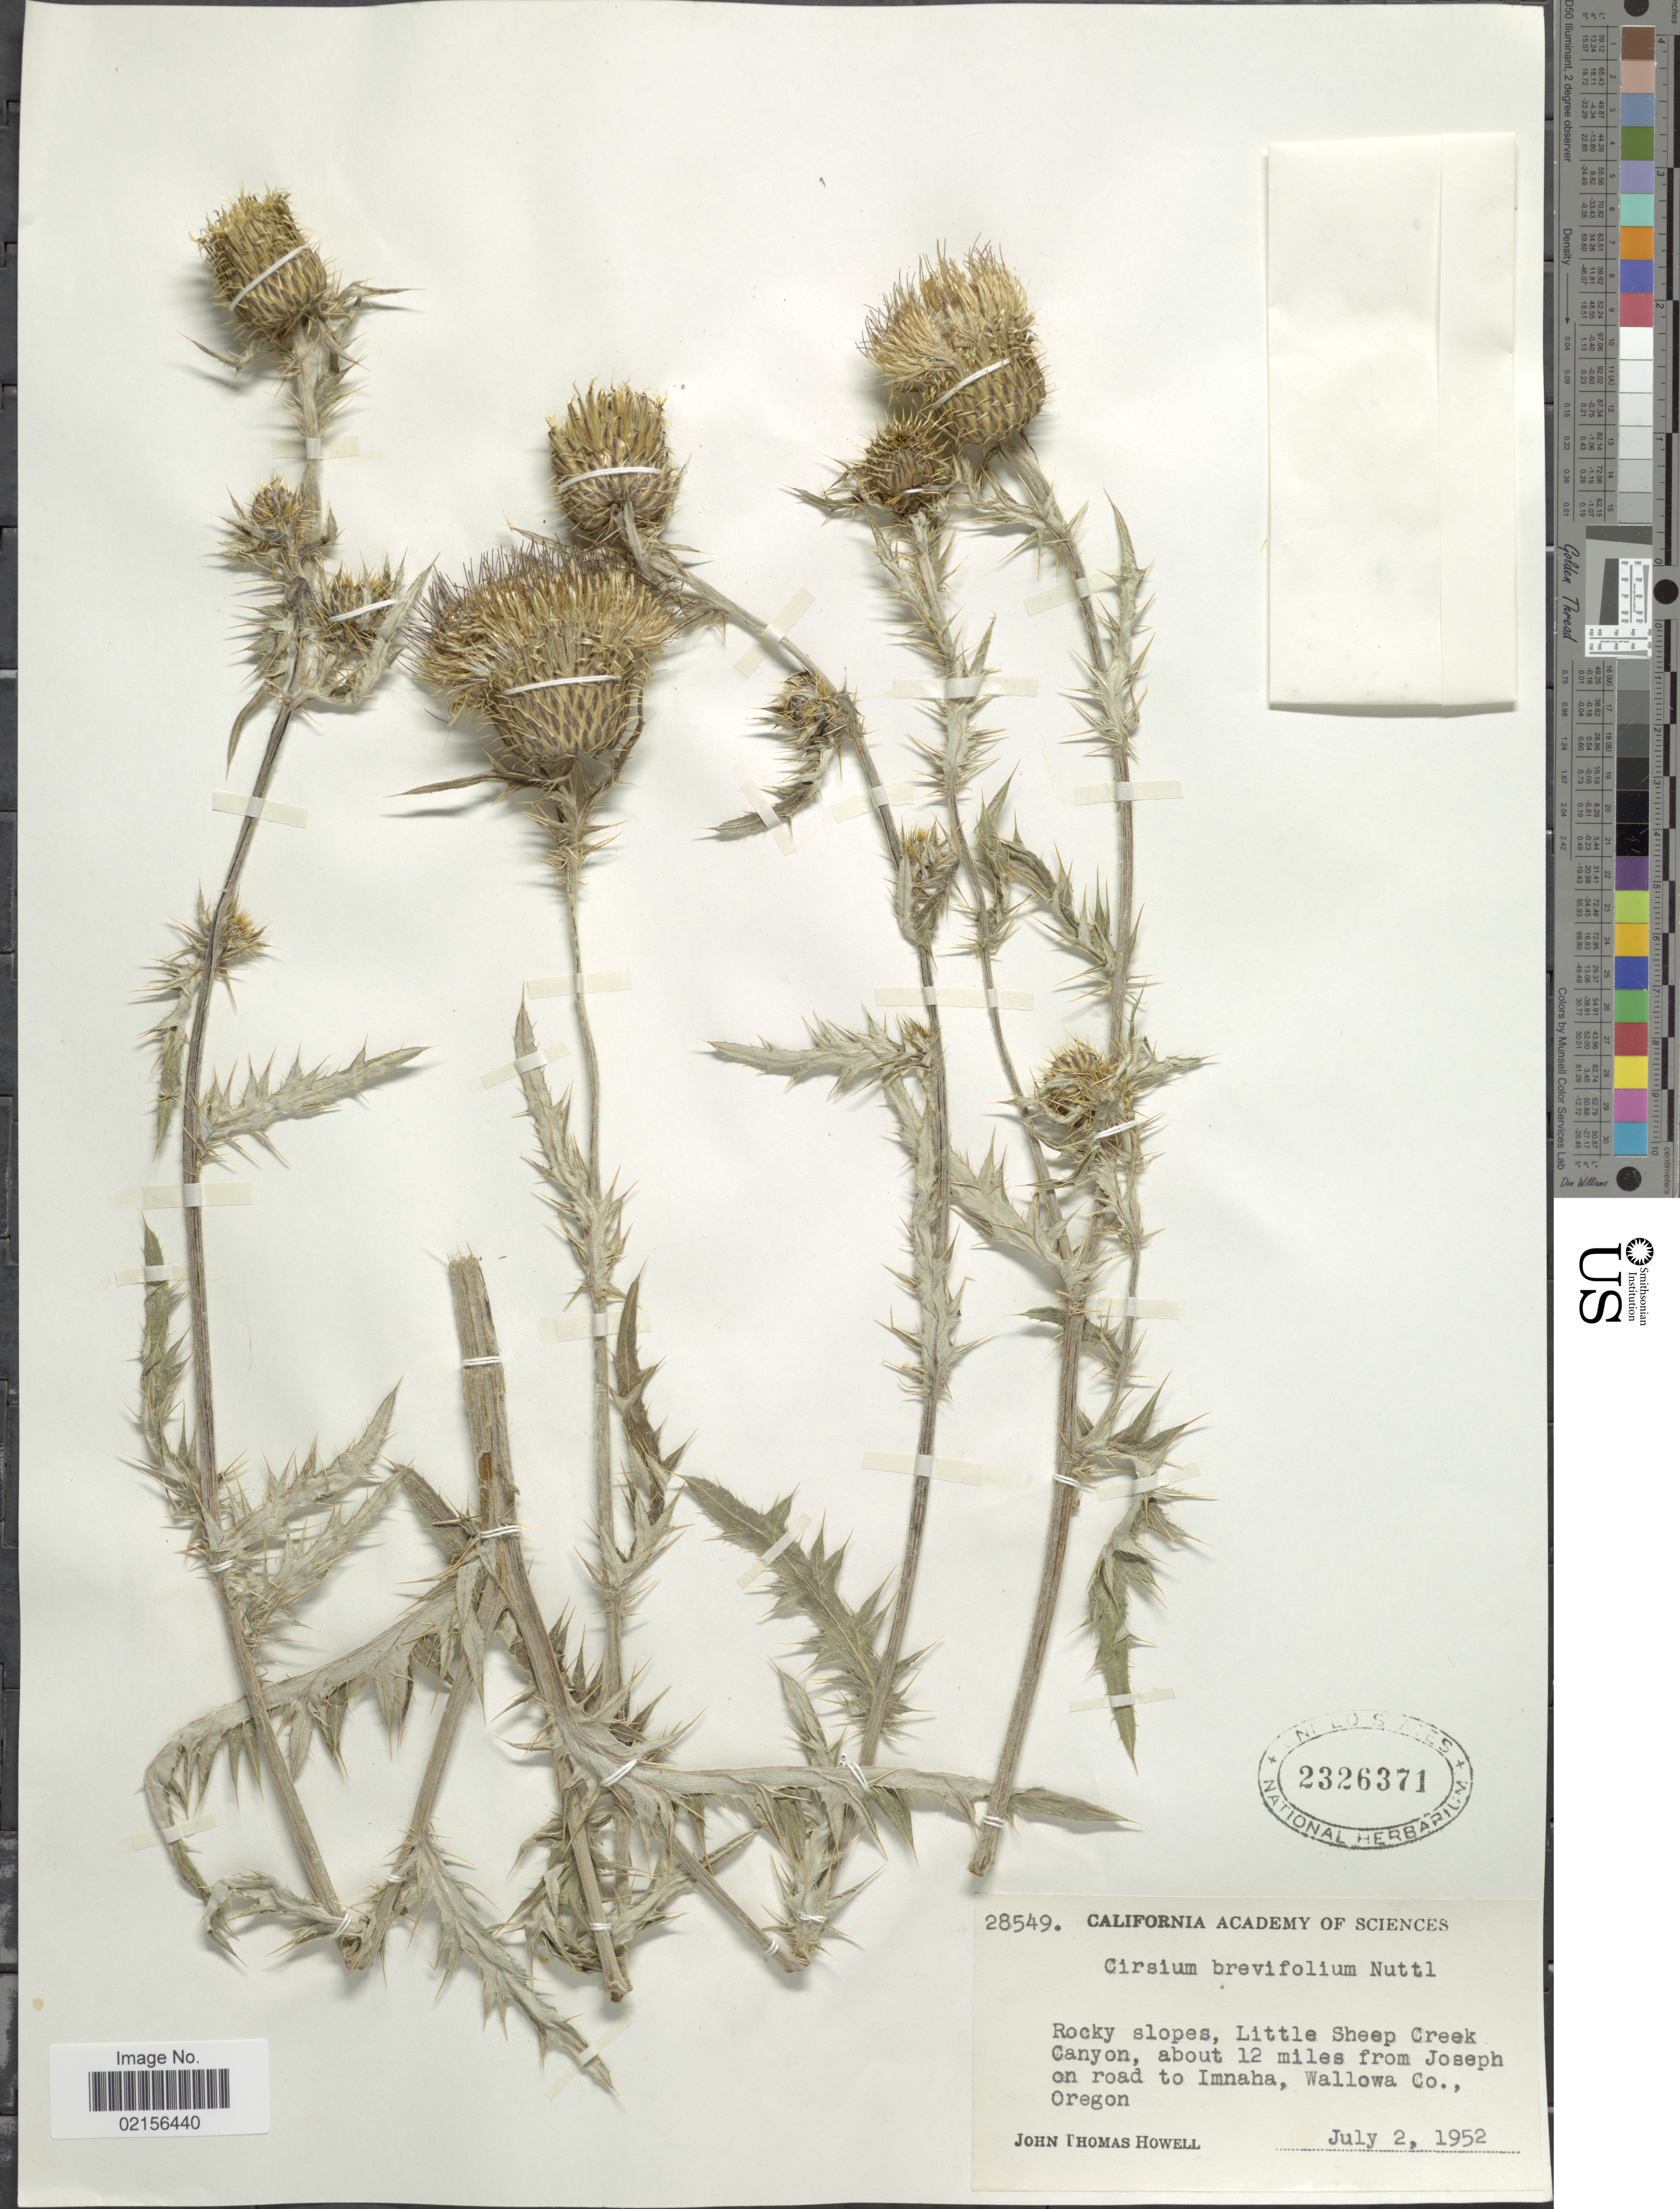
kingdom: Plantae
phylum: Tracheophyta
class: Magnoliopsida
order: Asterales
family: Asteraceae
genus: Cirsium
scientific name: Cirsium brevifolium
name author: Nutt.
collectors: J. T. Howell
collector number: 28549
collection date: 1952-07-02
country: United States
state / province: Oregon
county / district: Wallowa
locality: Rocky slopes, Little Sheep Creek Canyon, about 12 miles from Joseph on road to Imnaha, Wallowa Co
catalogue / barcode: US 2326371